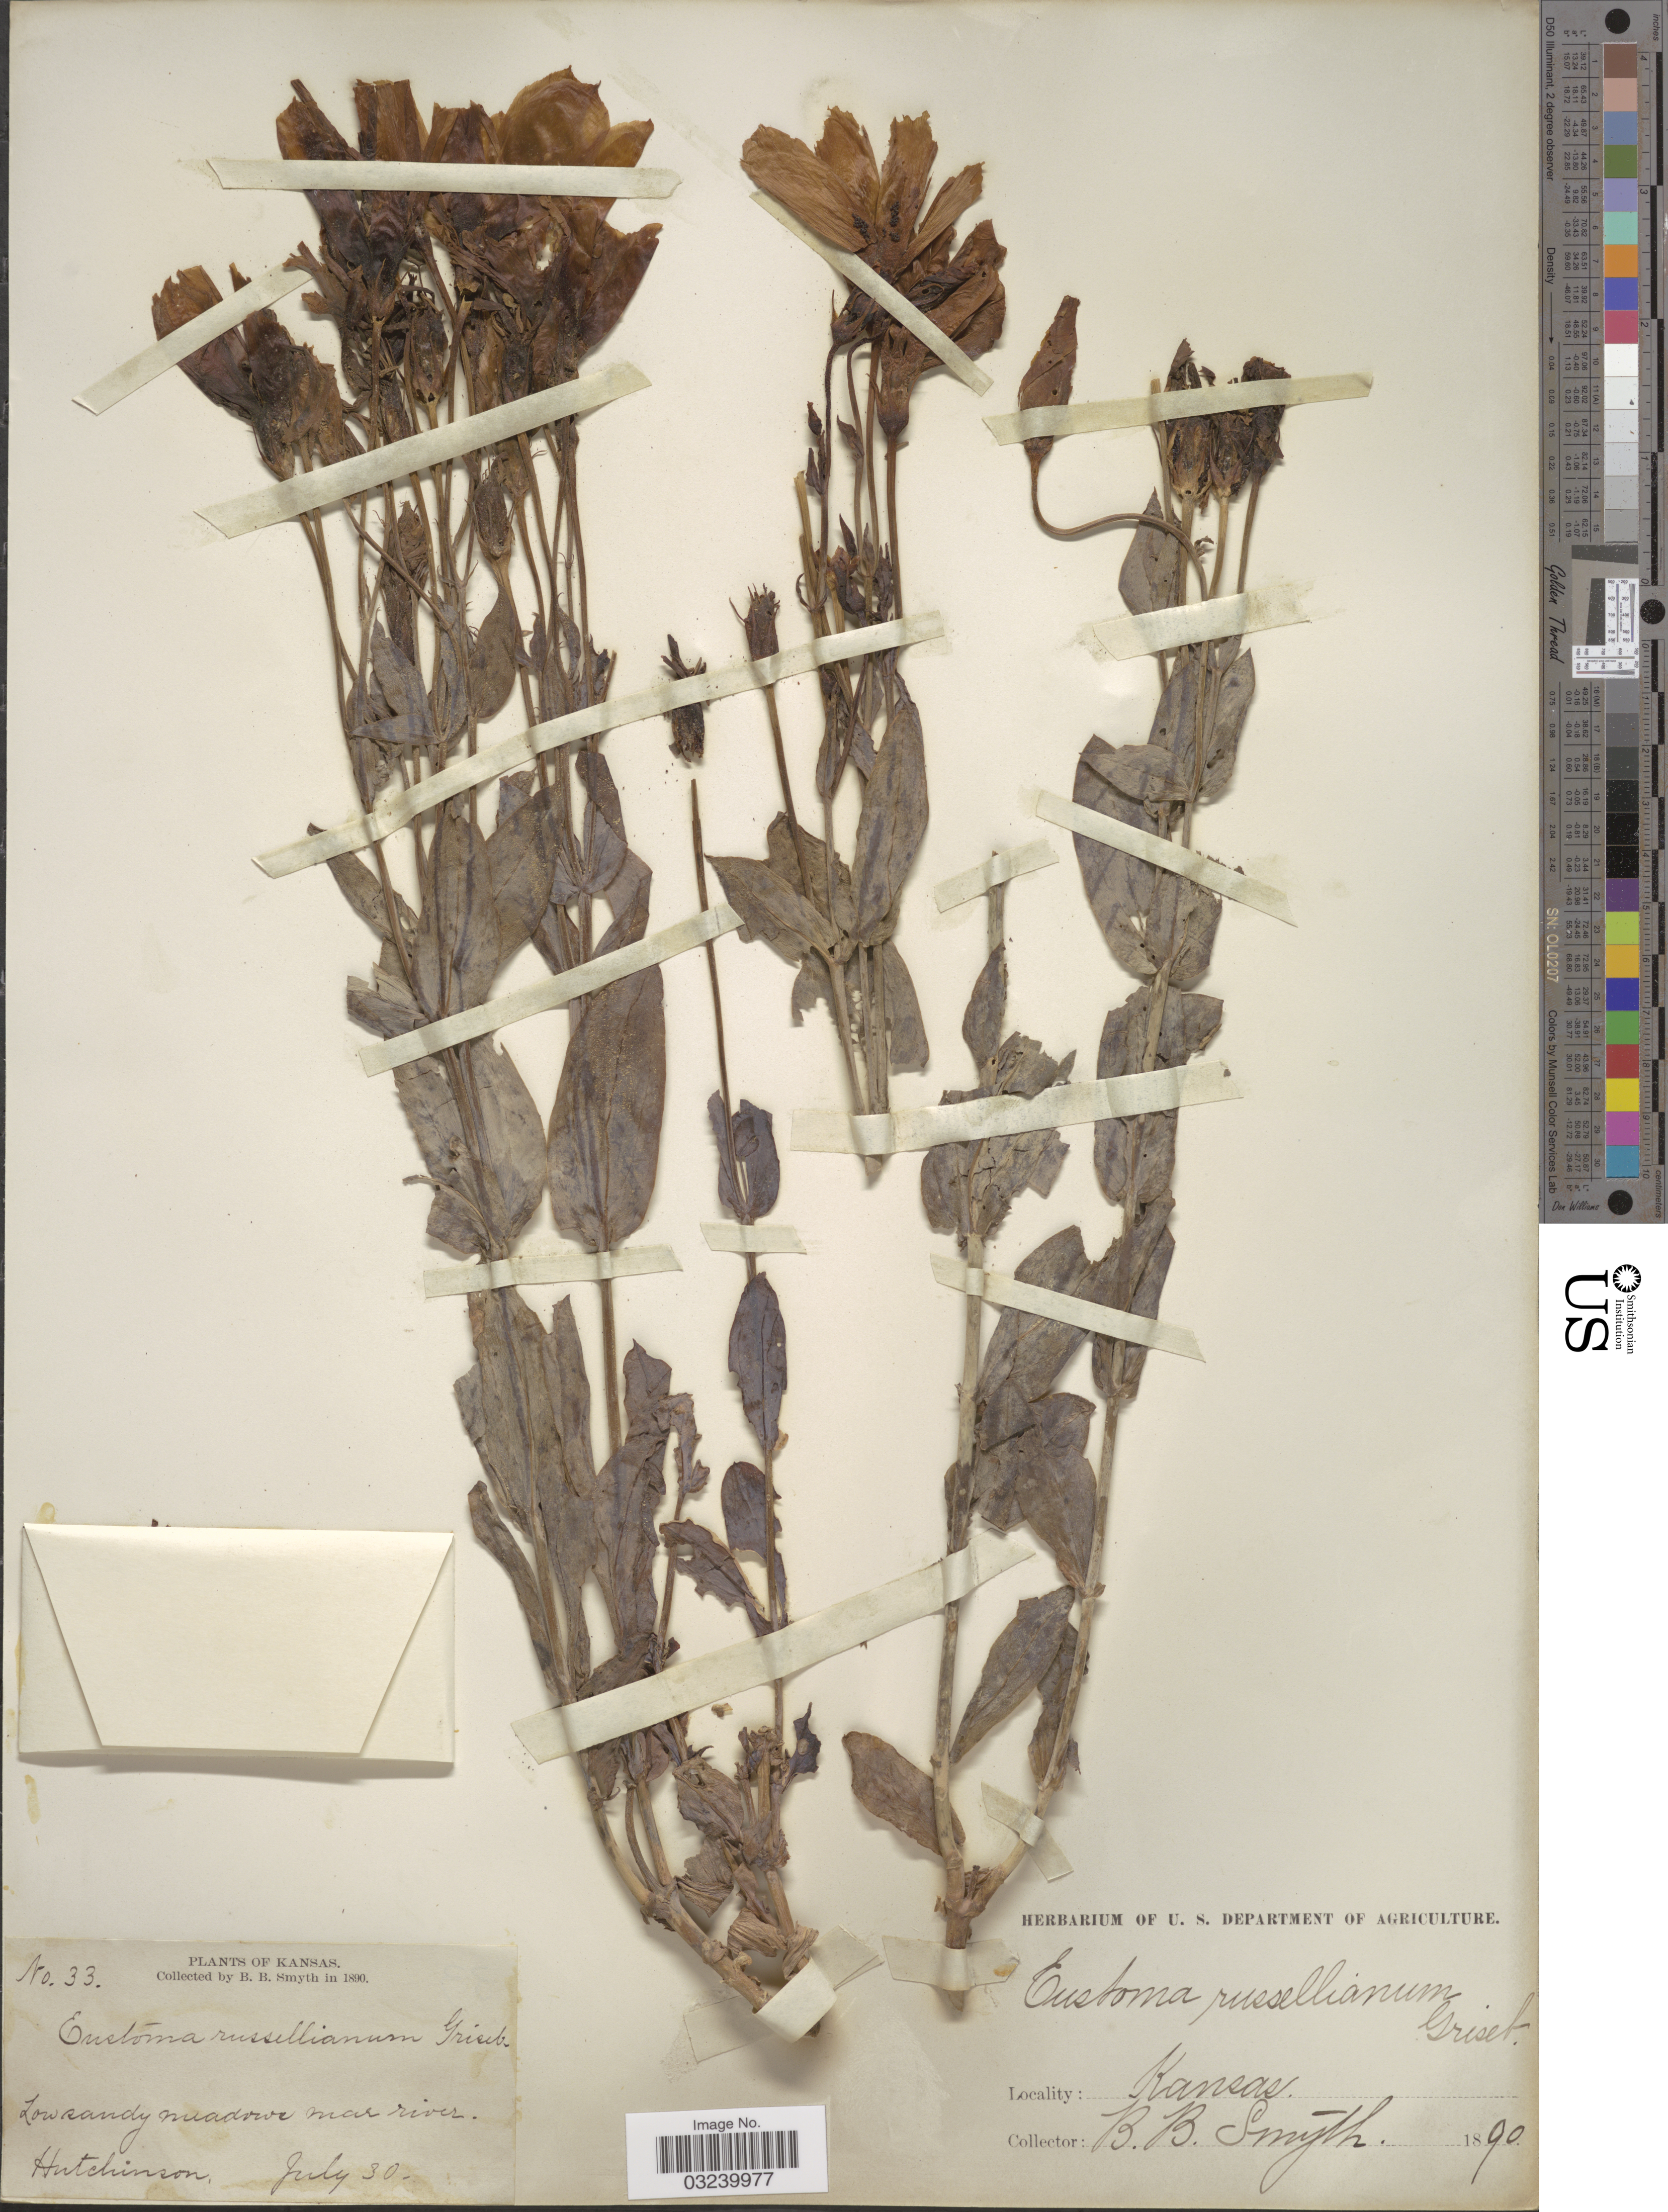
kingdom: Plantae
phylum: Tracheophyta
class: Magnoliopsida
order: Gentianales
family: Gentianaceae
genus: Eustoma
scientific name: Eustoma grandiflorum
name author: (Raf.) Shinners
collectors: B. Smyth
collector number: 33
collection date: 1890-07-30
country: United States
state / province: Kansas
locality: Low sandy meadows near river, Hutchinson.